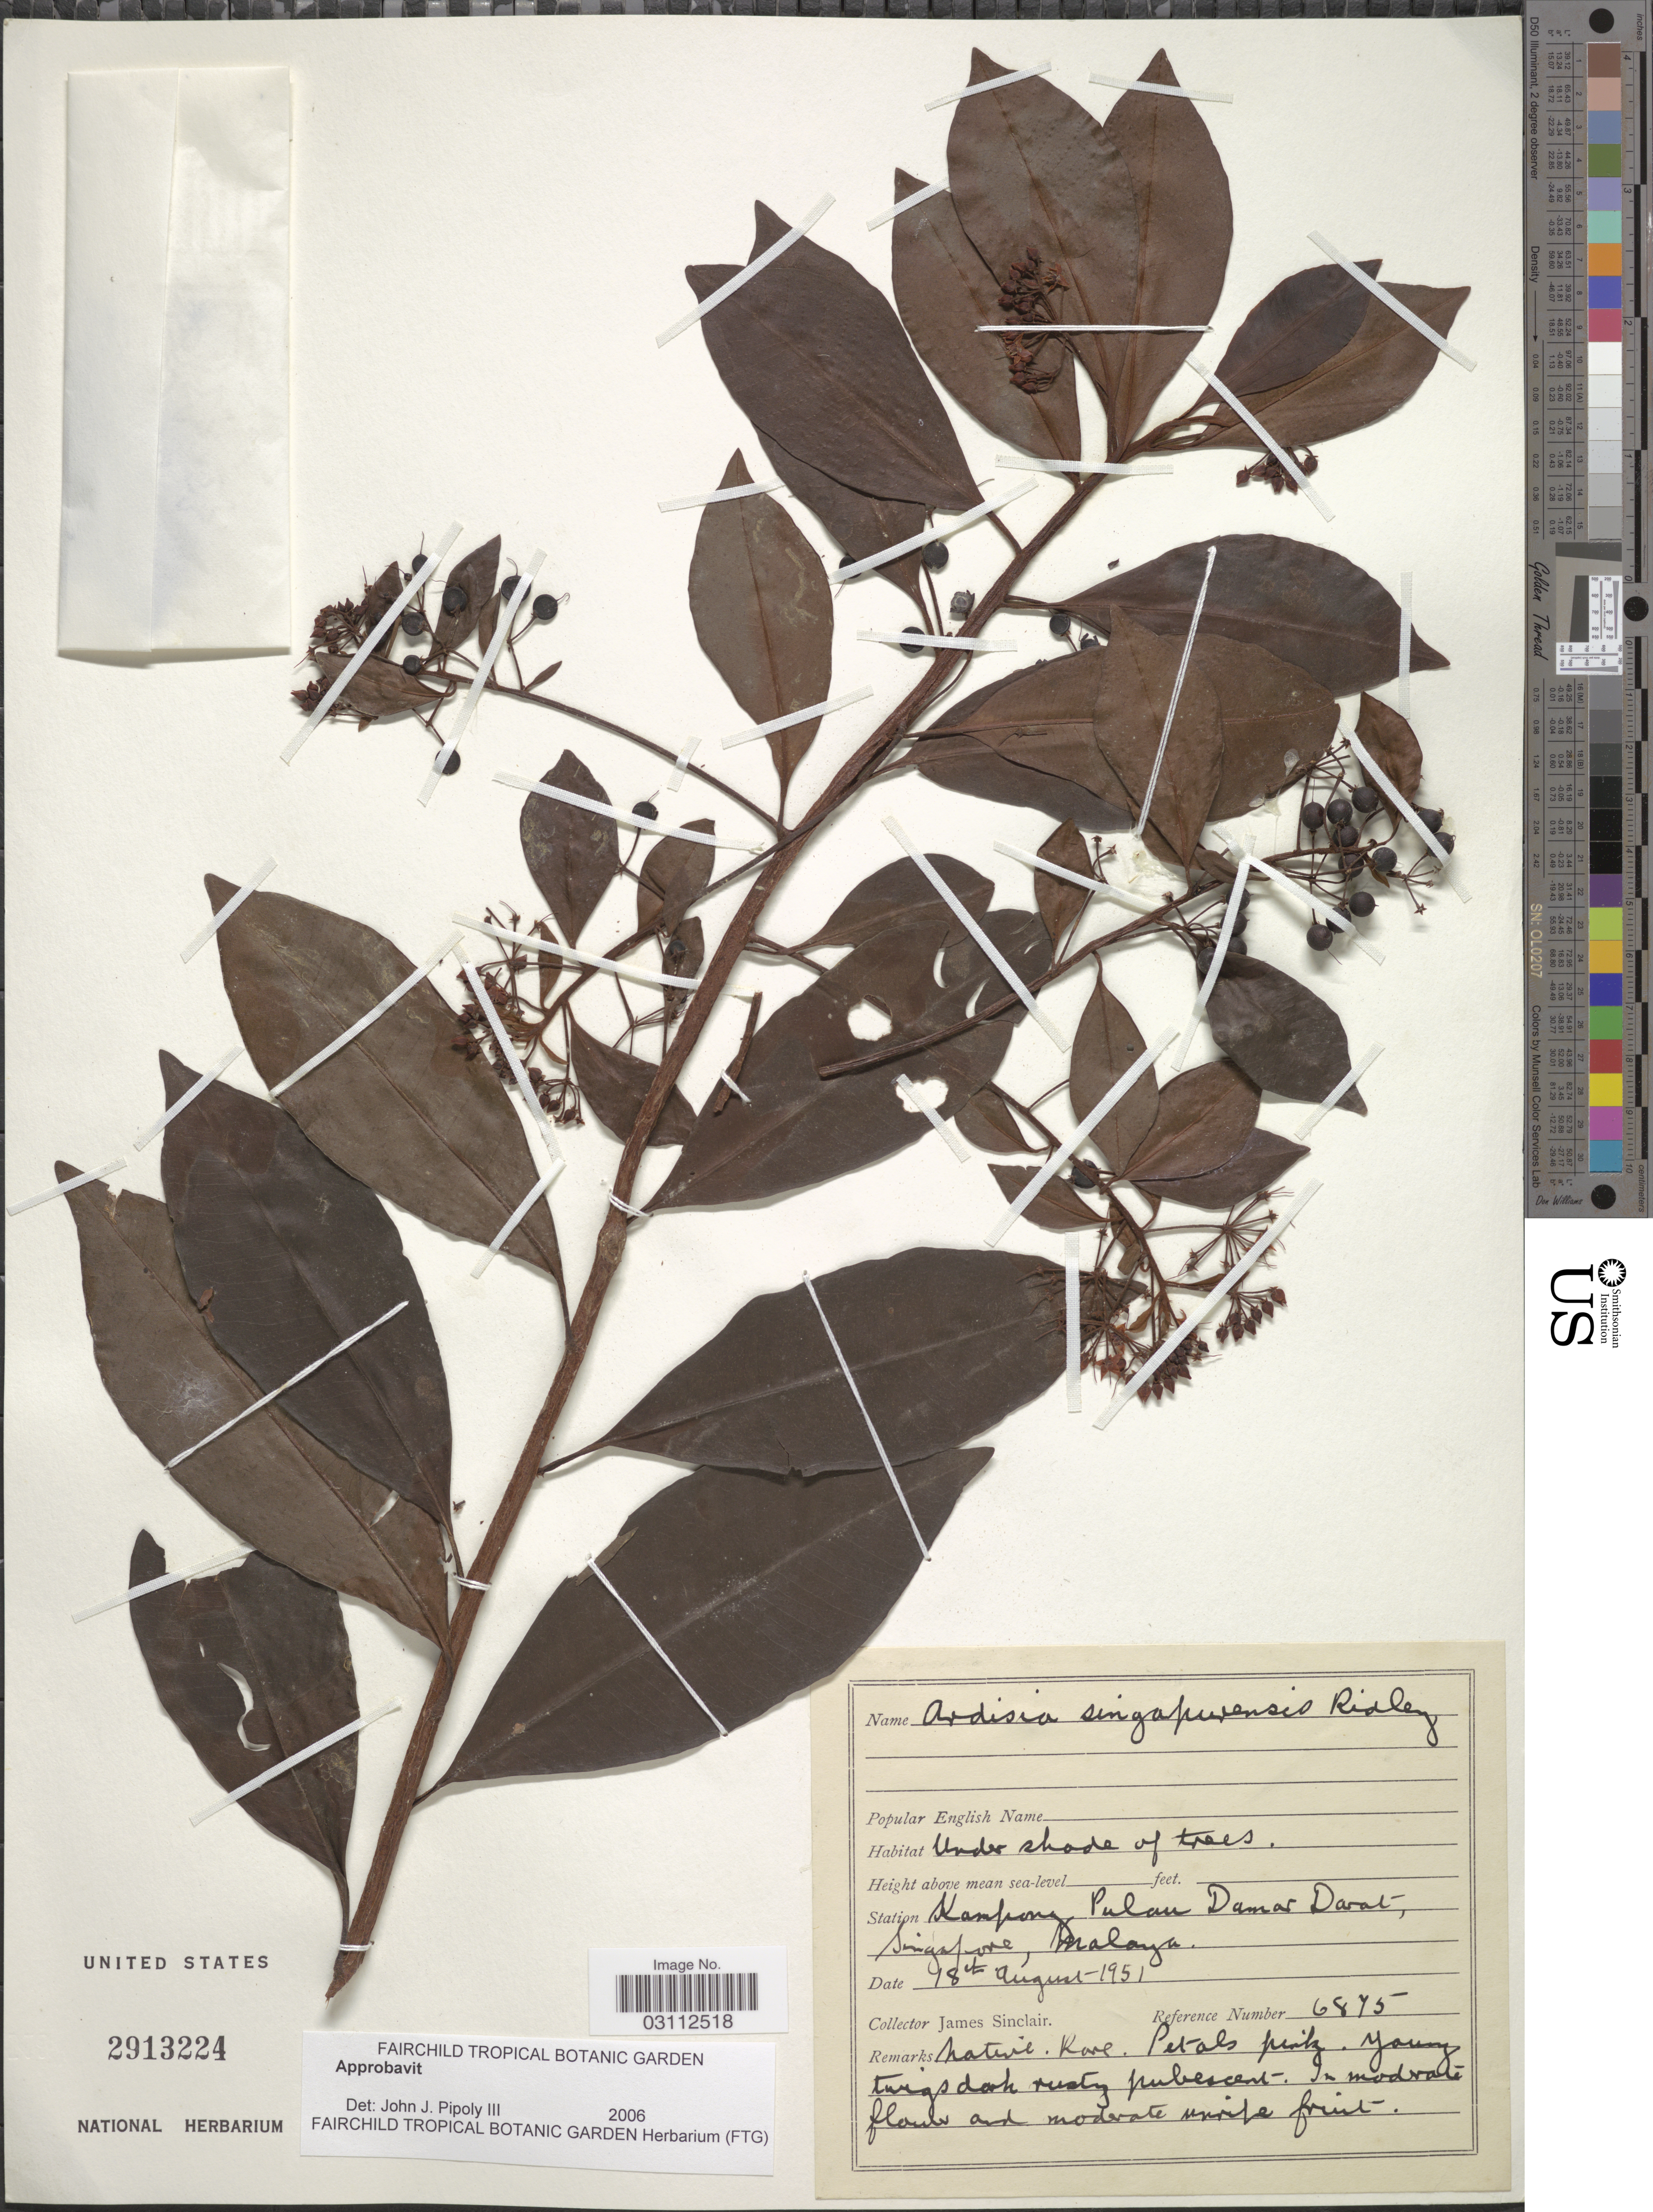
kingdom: Plantae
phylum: Tracheophyta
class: Magnoliopsida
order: Ericales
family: Primulaceae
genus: Ardisia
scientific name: Ardisia singaporensis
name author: Ridl.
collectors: J. Sinclair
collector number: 6875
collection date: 1951-08-18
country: Singapore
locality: Station Kampong Pulau Damar Darat, Singapore, Malaya.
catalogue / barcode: US 2913224